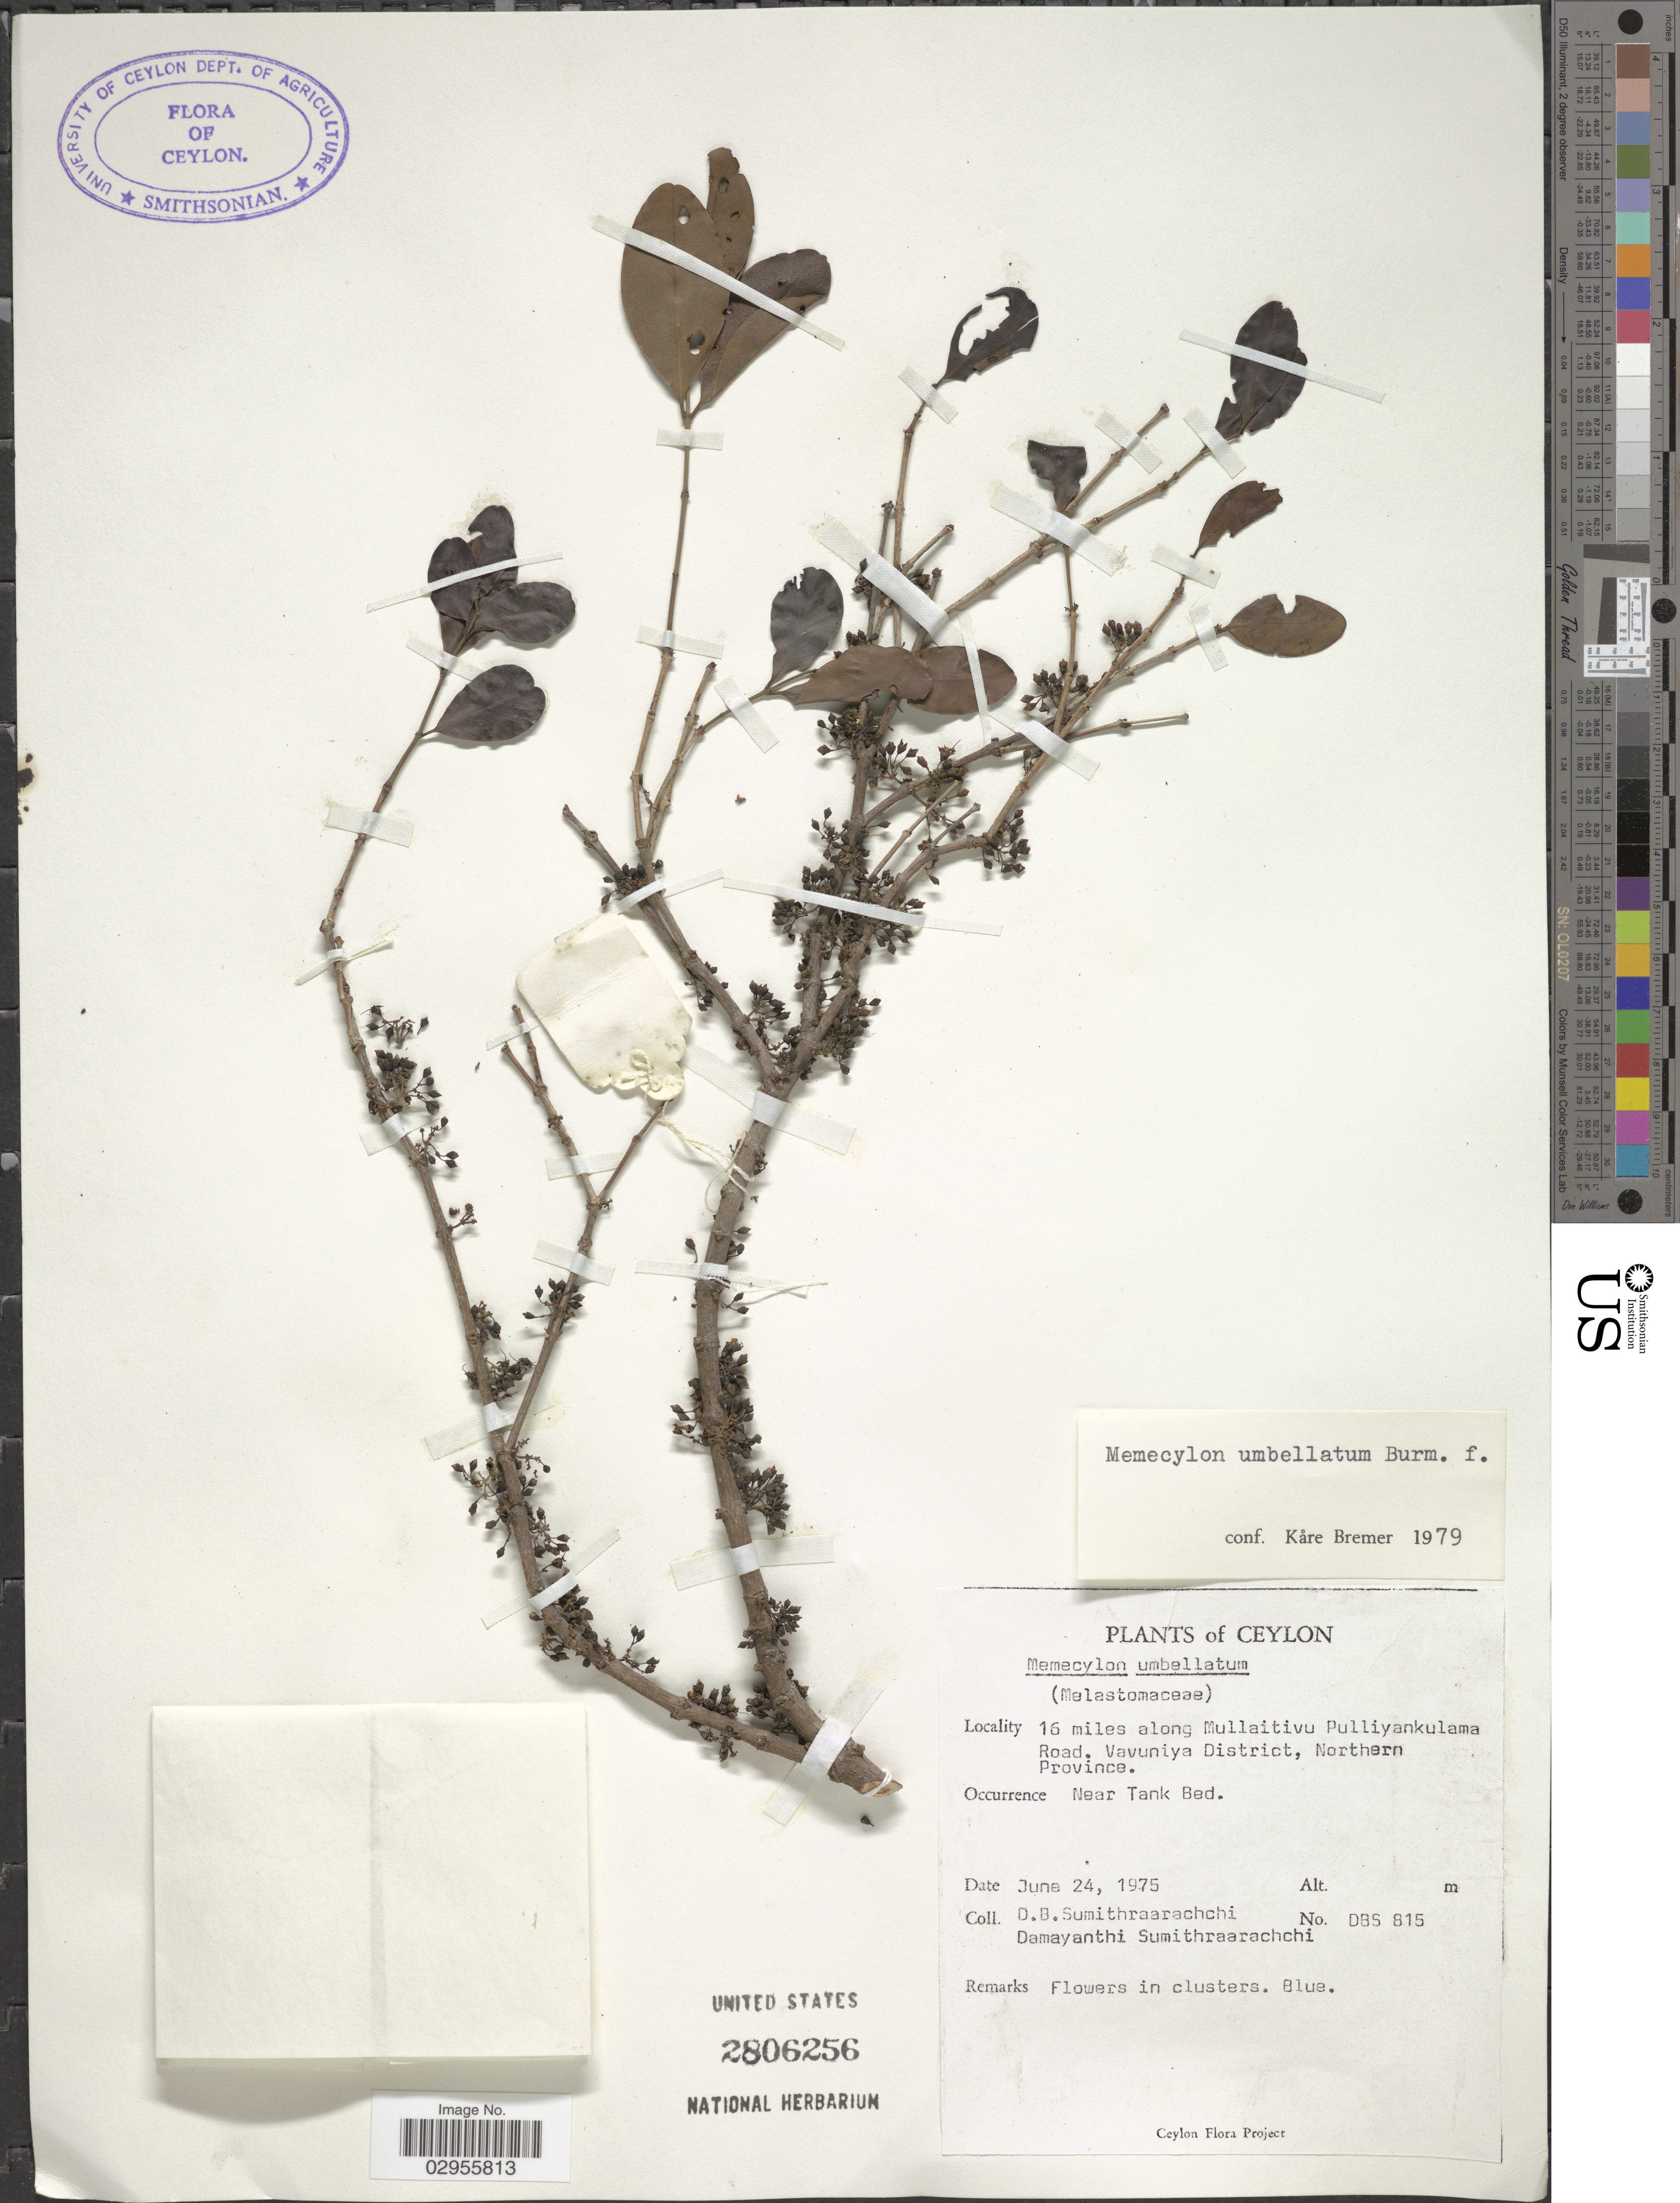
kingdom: Plantae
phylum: Tracheophyta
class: Magnoliopsida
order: Myrtales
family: Melastomataceae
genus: Memecylon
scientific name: Memecylon umbellatum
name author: Burm. f.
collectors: D. B. Sumithraarachchi & D. Sumithraarachchi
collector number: DBS815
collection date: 1975-06-24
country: Sri Lanka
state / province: Northern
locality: Ceylon, 16 miles along Mullaitivu Pulliyankulama Road. Vavuniya District. Near Tank Bed.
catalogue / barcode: US 2806256